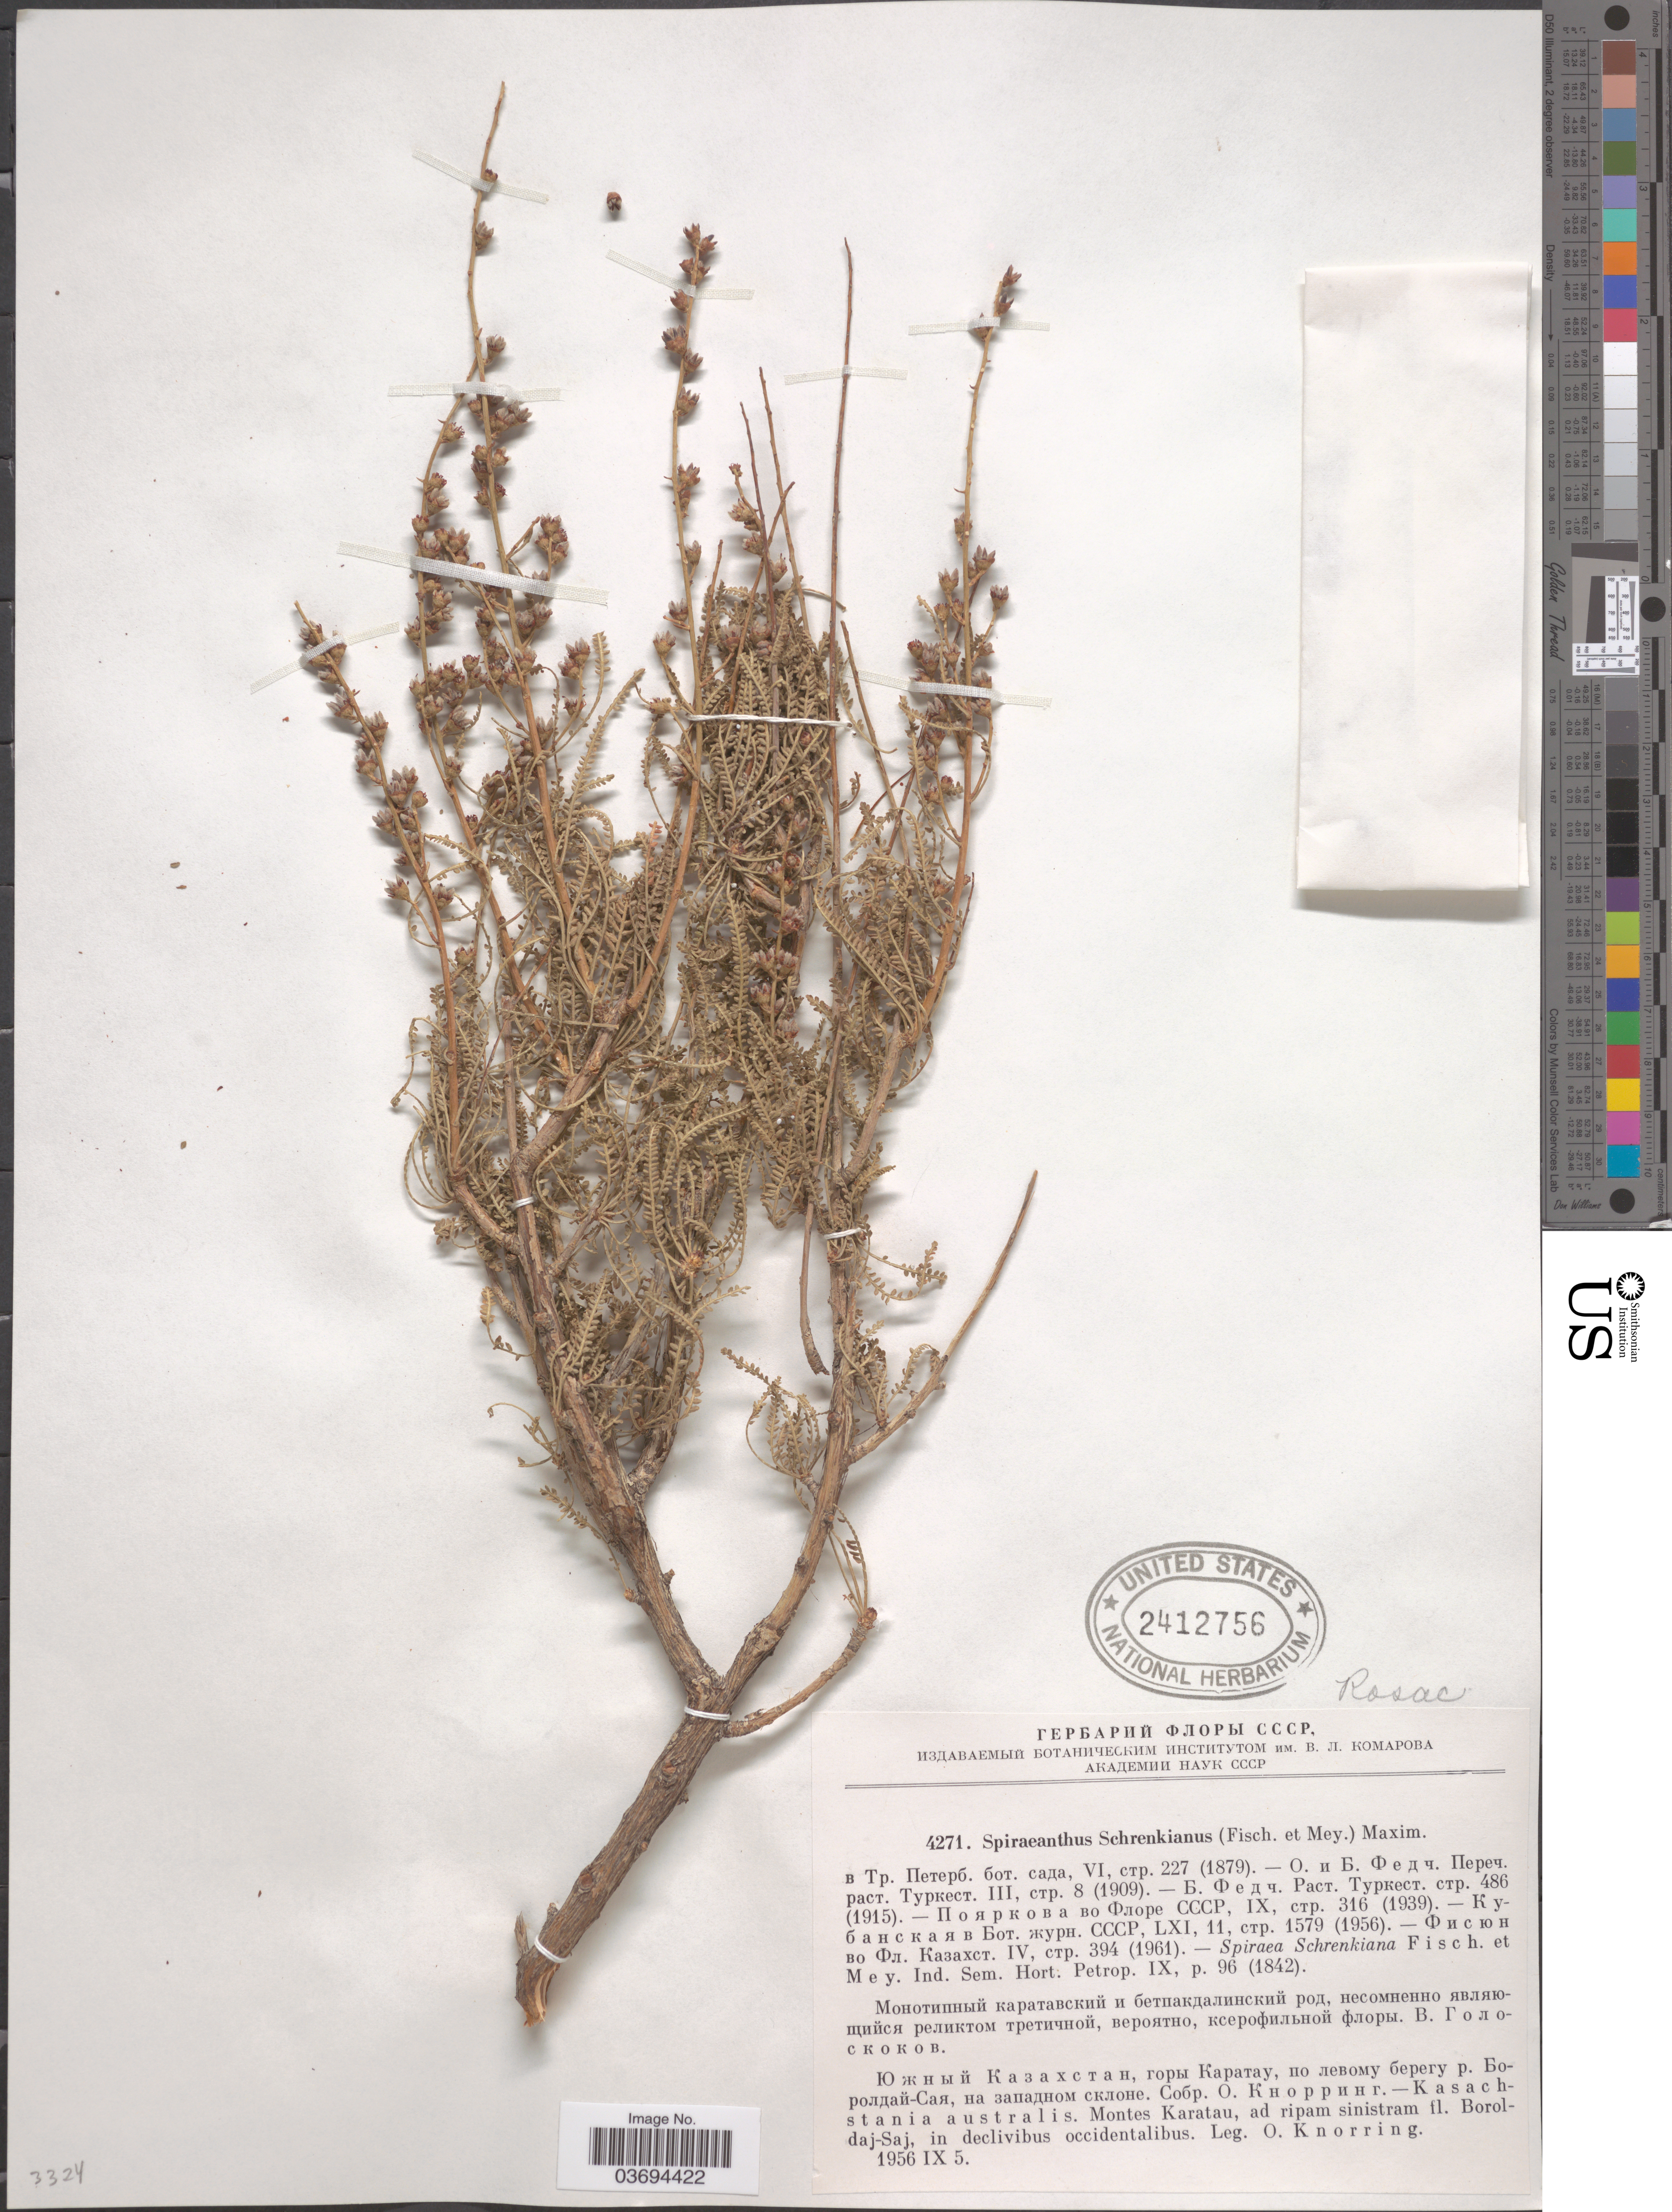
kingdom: Plantae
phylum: Tracheophyta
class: Magnoliopsida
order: Rosales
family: Rosaceae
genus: Spiraeanthus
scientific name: Spiraeanthus schrenckianus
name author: Maxim.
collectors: O. Knorring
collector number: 4271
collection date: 1956-09-05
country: Kazakhstan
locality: Kasachstania australis. Montes Karatau, ad ripam sinistram fl. Boroldaj-Saj, in declivibus occidentalibus.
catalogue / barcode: US 2412756